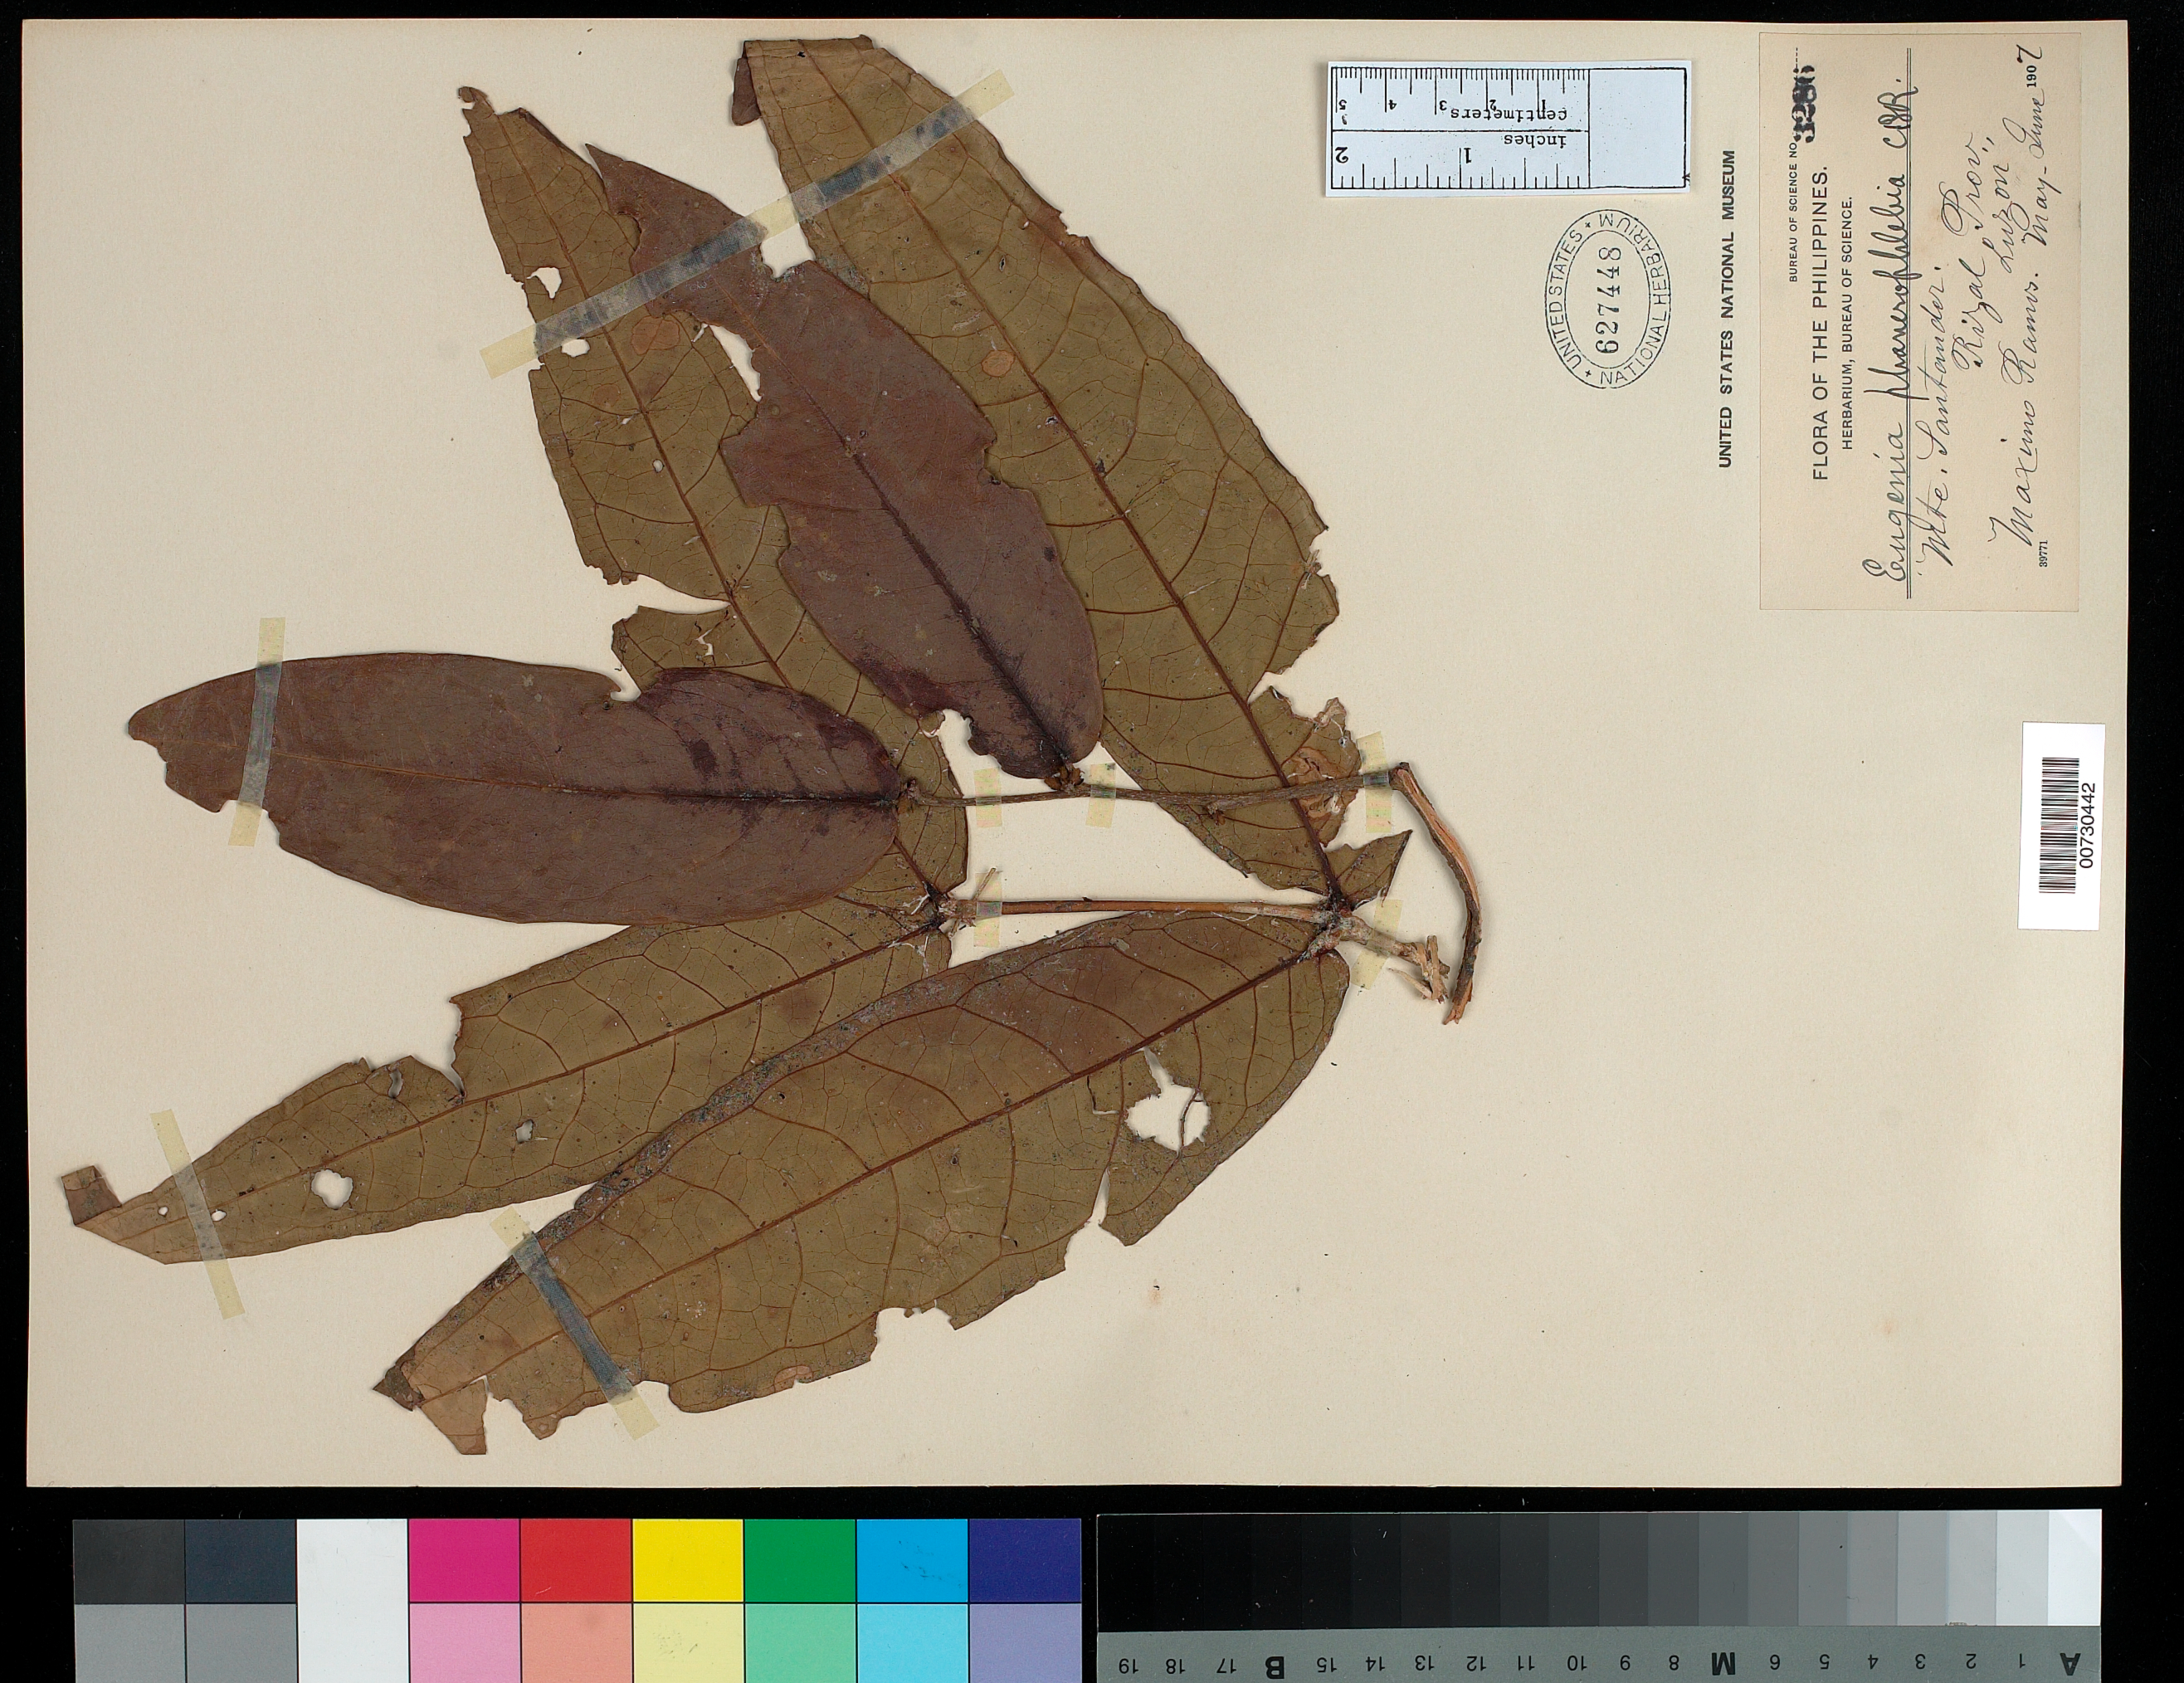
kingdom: Plantae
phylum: Tracheophyta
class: Magnoliopsida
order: Myrtales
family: Myrtaceae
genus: Syzygium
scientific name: Syzygium phanerophlebium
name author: (C.B. Rob.) Merr.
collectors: M. Ramos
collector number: Bur. Sci. 3286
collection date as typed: May 1907 to -- Jun 1907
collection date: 1907-05/1907-06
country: Philippines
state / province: Calabarzon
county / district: Rizal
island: Luzon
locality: Mt. Santander.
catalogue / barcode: US 627448